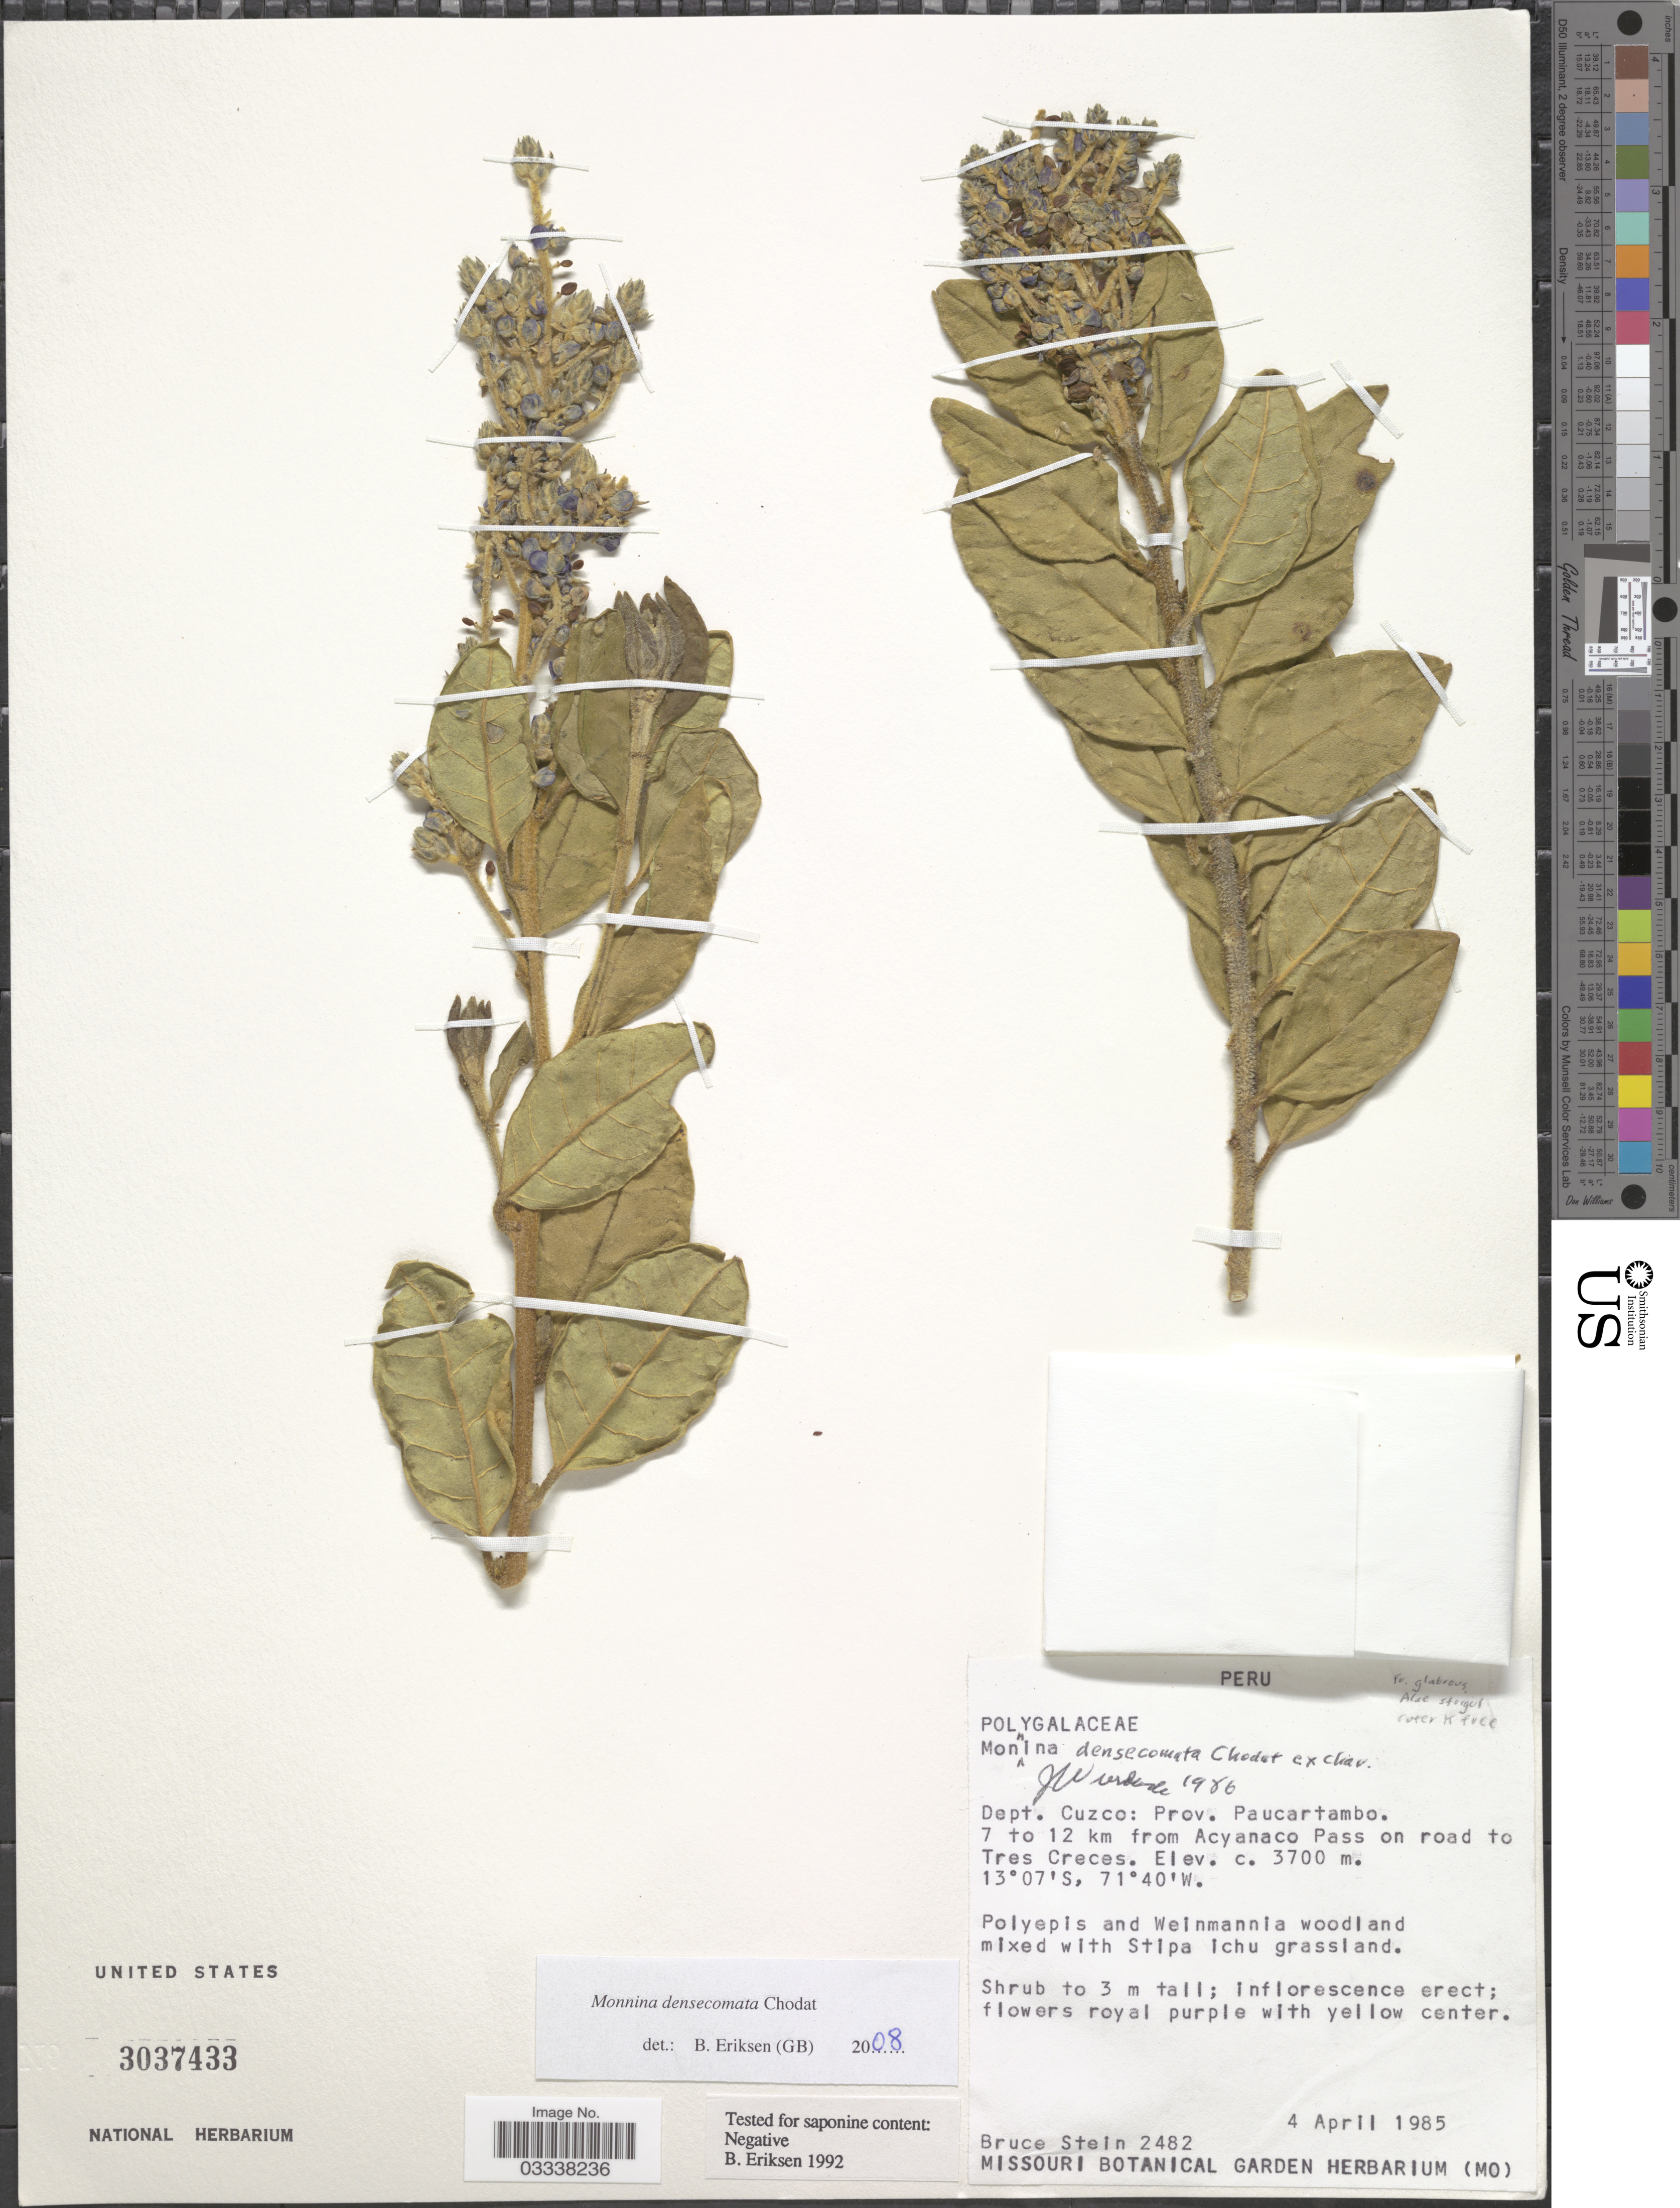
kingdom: Plantae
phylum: Tracheophyta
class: Magnoliopsida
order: Fabales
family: Polygalaceae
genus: Monnina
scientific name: Monnina densecomata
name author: Chodat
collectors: B. A. Stein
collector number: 2482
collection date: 1985-04-04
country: Peru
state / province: Cusco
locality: Dept. Cuzco: Prov. Paucartambo. 7 to 12 km from Acyanaco Pass on road to Tres Creces.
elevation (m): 3700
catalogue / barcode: US 3037433